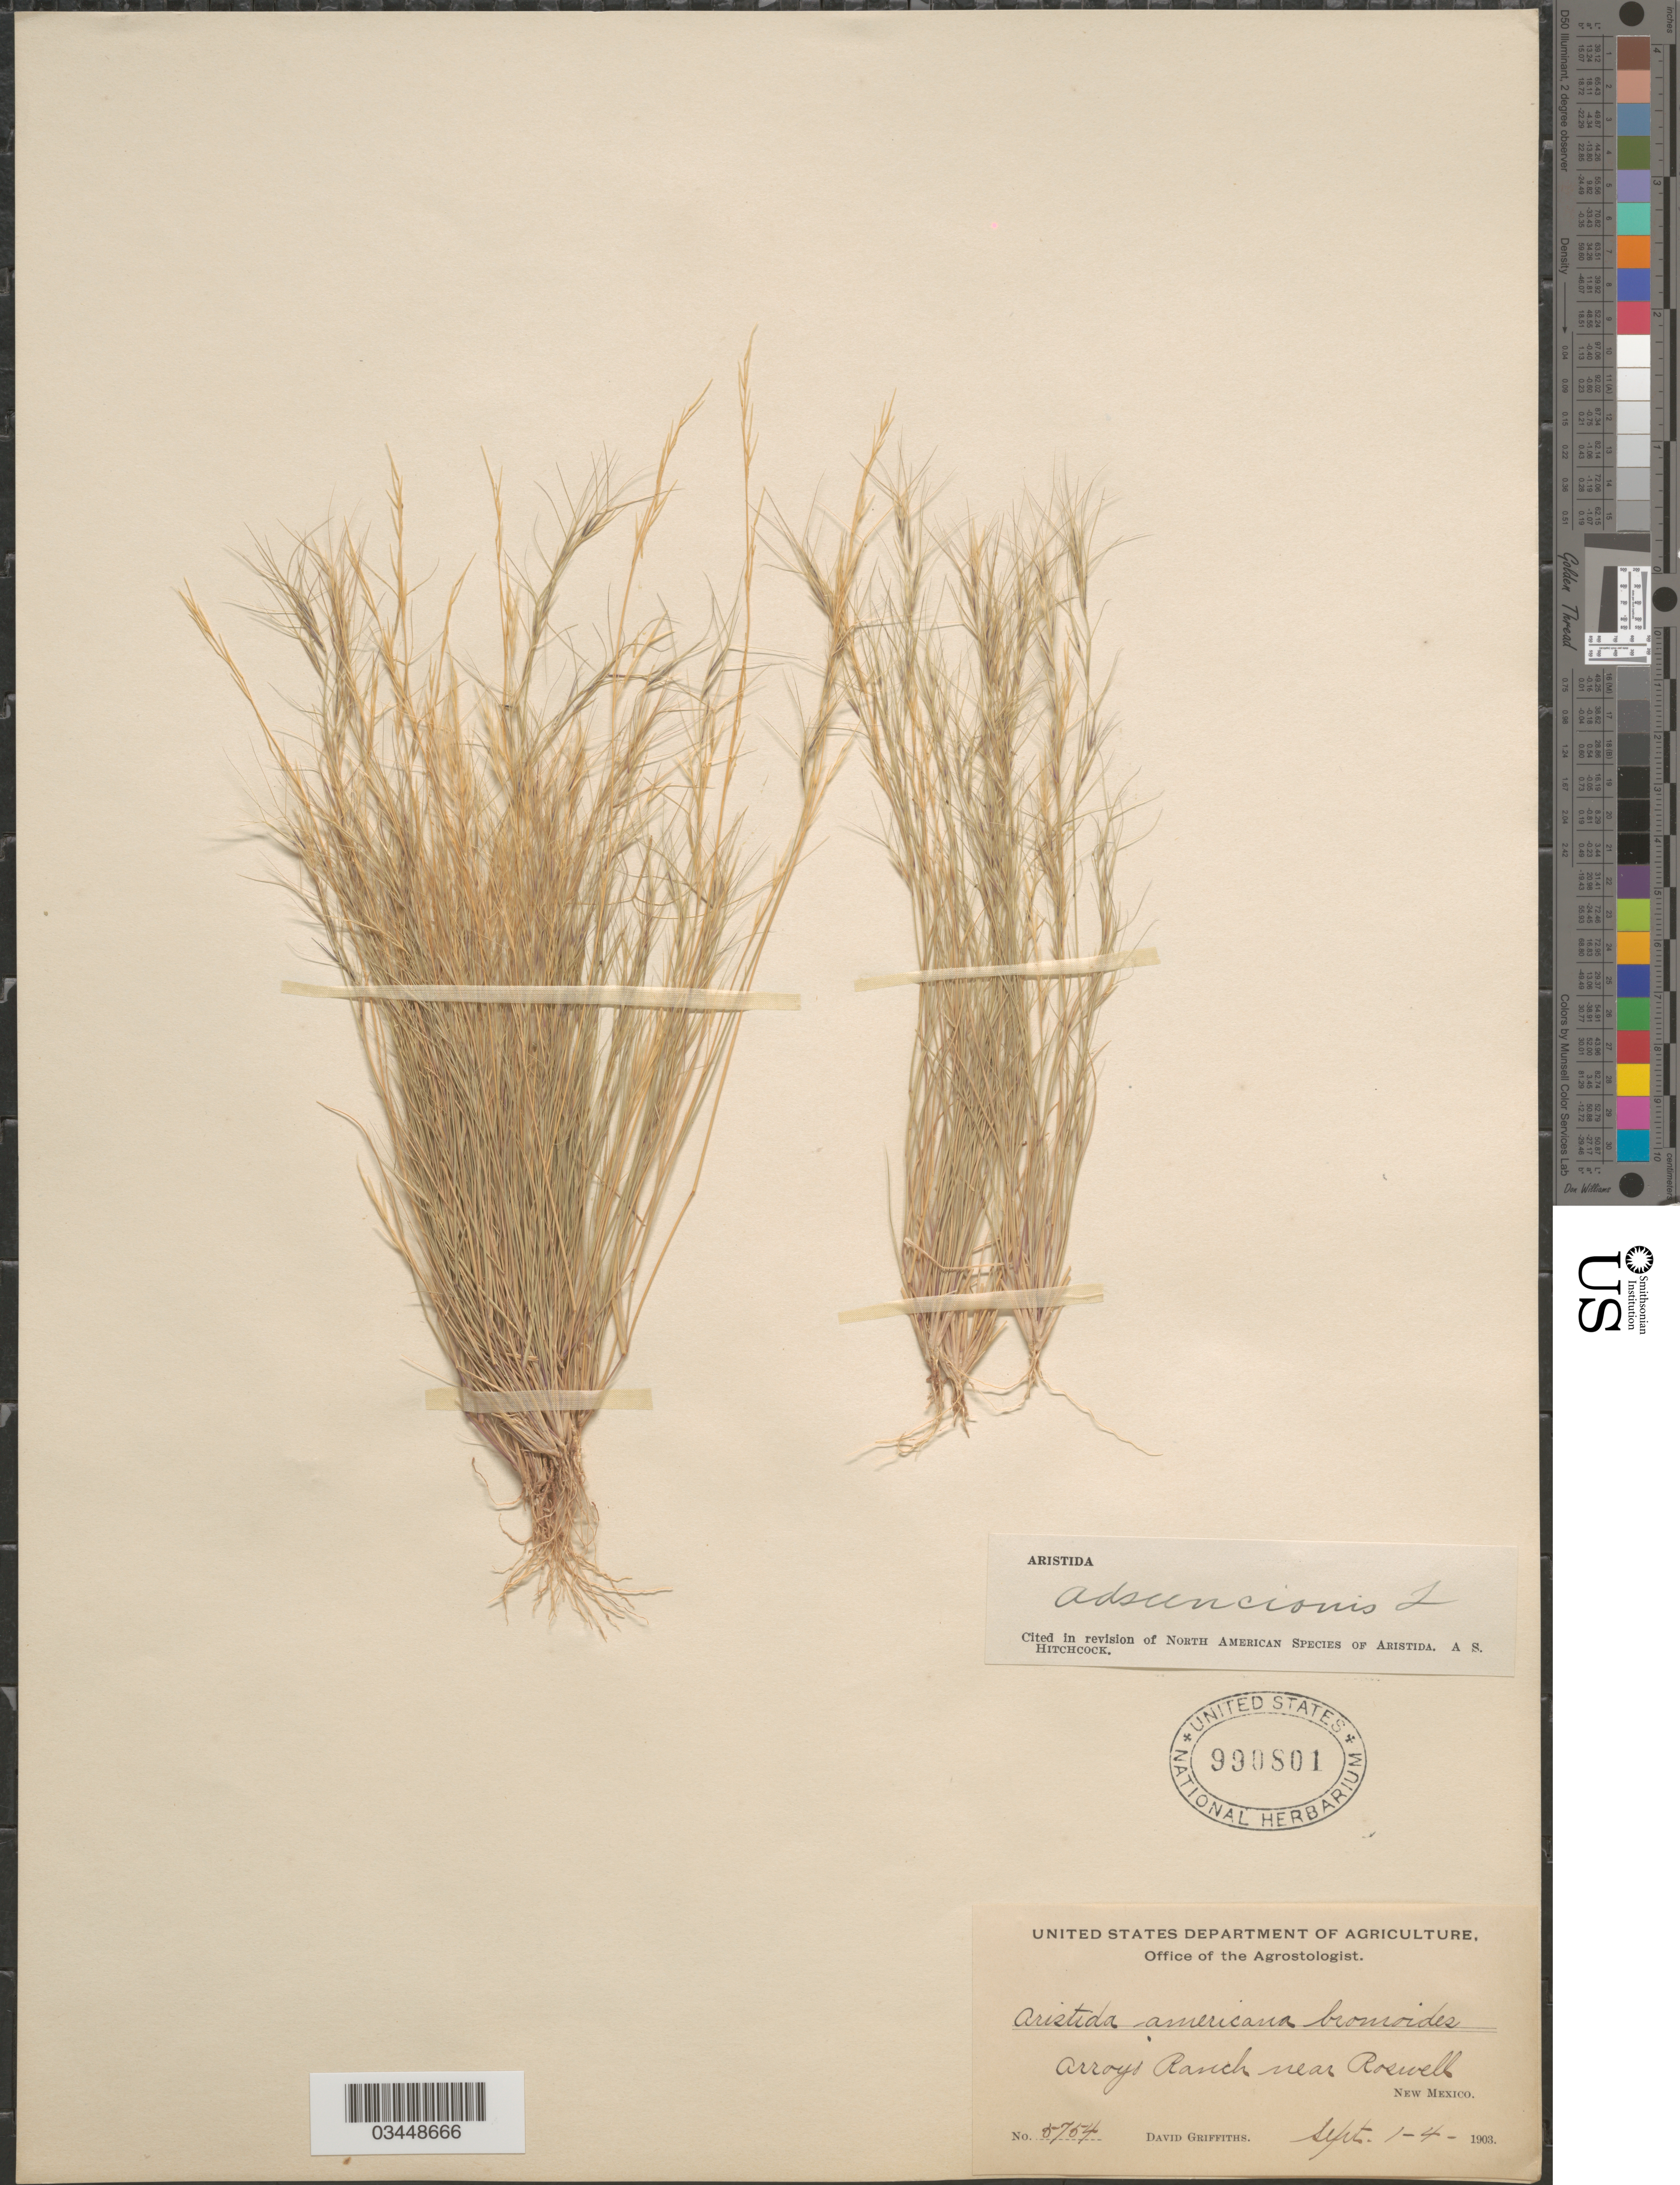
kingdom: Plantae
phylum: Tracheophyta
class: Liliopsida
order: Poales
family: Poaceae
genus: Aristida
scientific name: Aristida adscensionis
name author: L.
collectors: D. Griffiths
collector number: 5754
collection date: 1903-09-01/1903-09-04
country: United States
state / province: New Mexico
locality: Arroyo Ranch near Roswell.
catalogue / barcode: US 990801